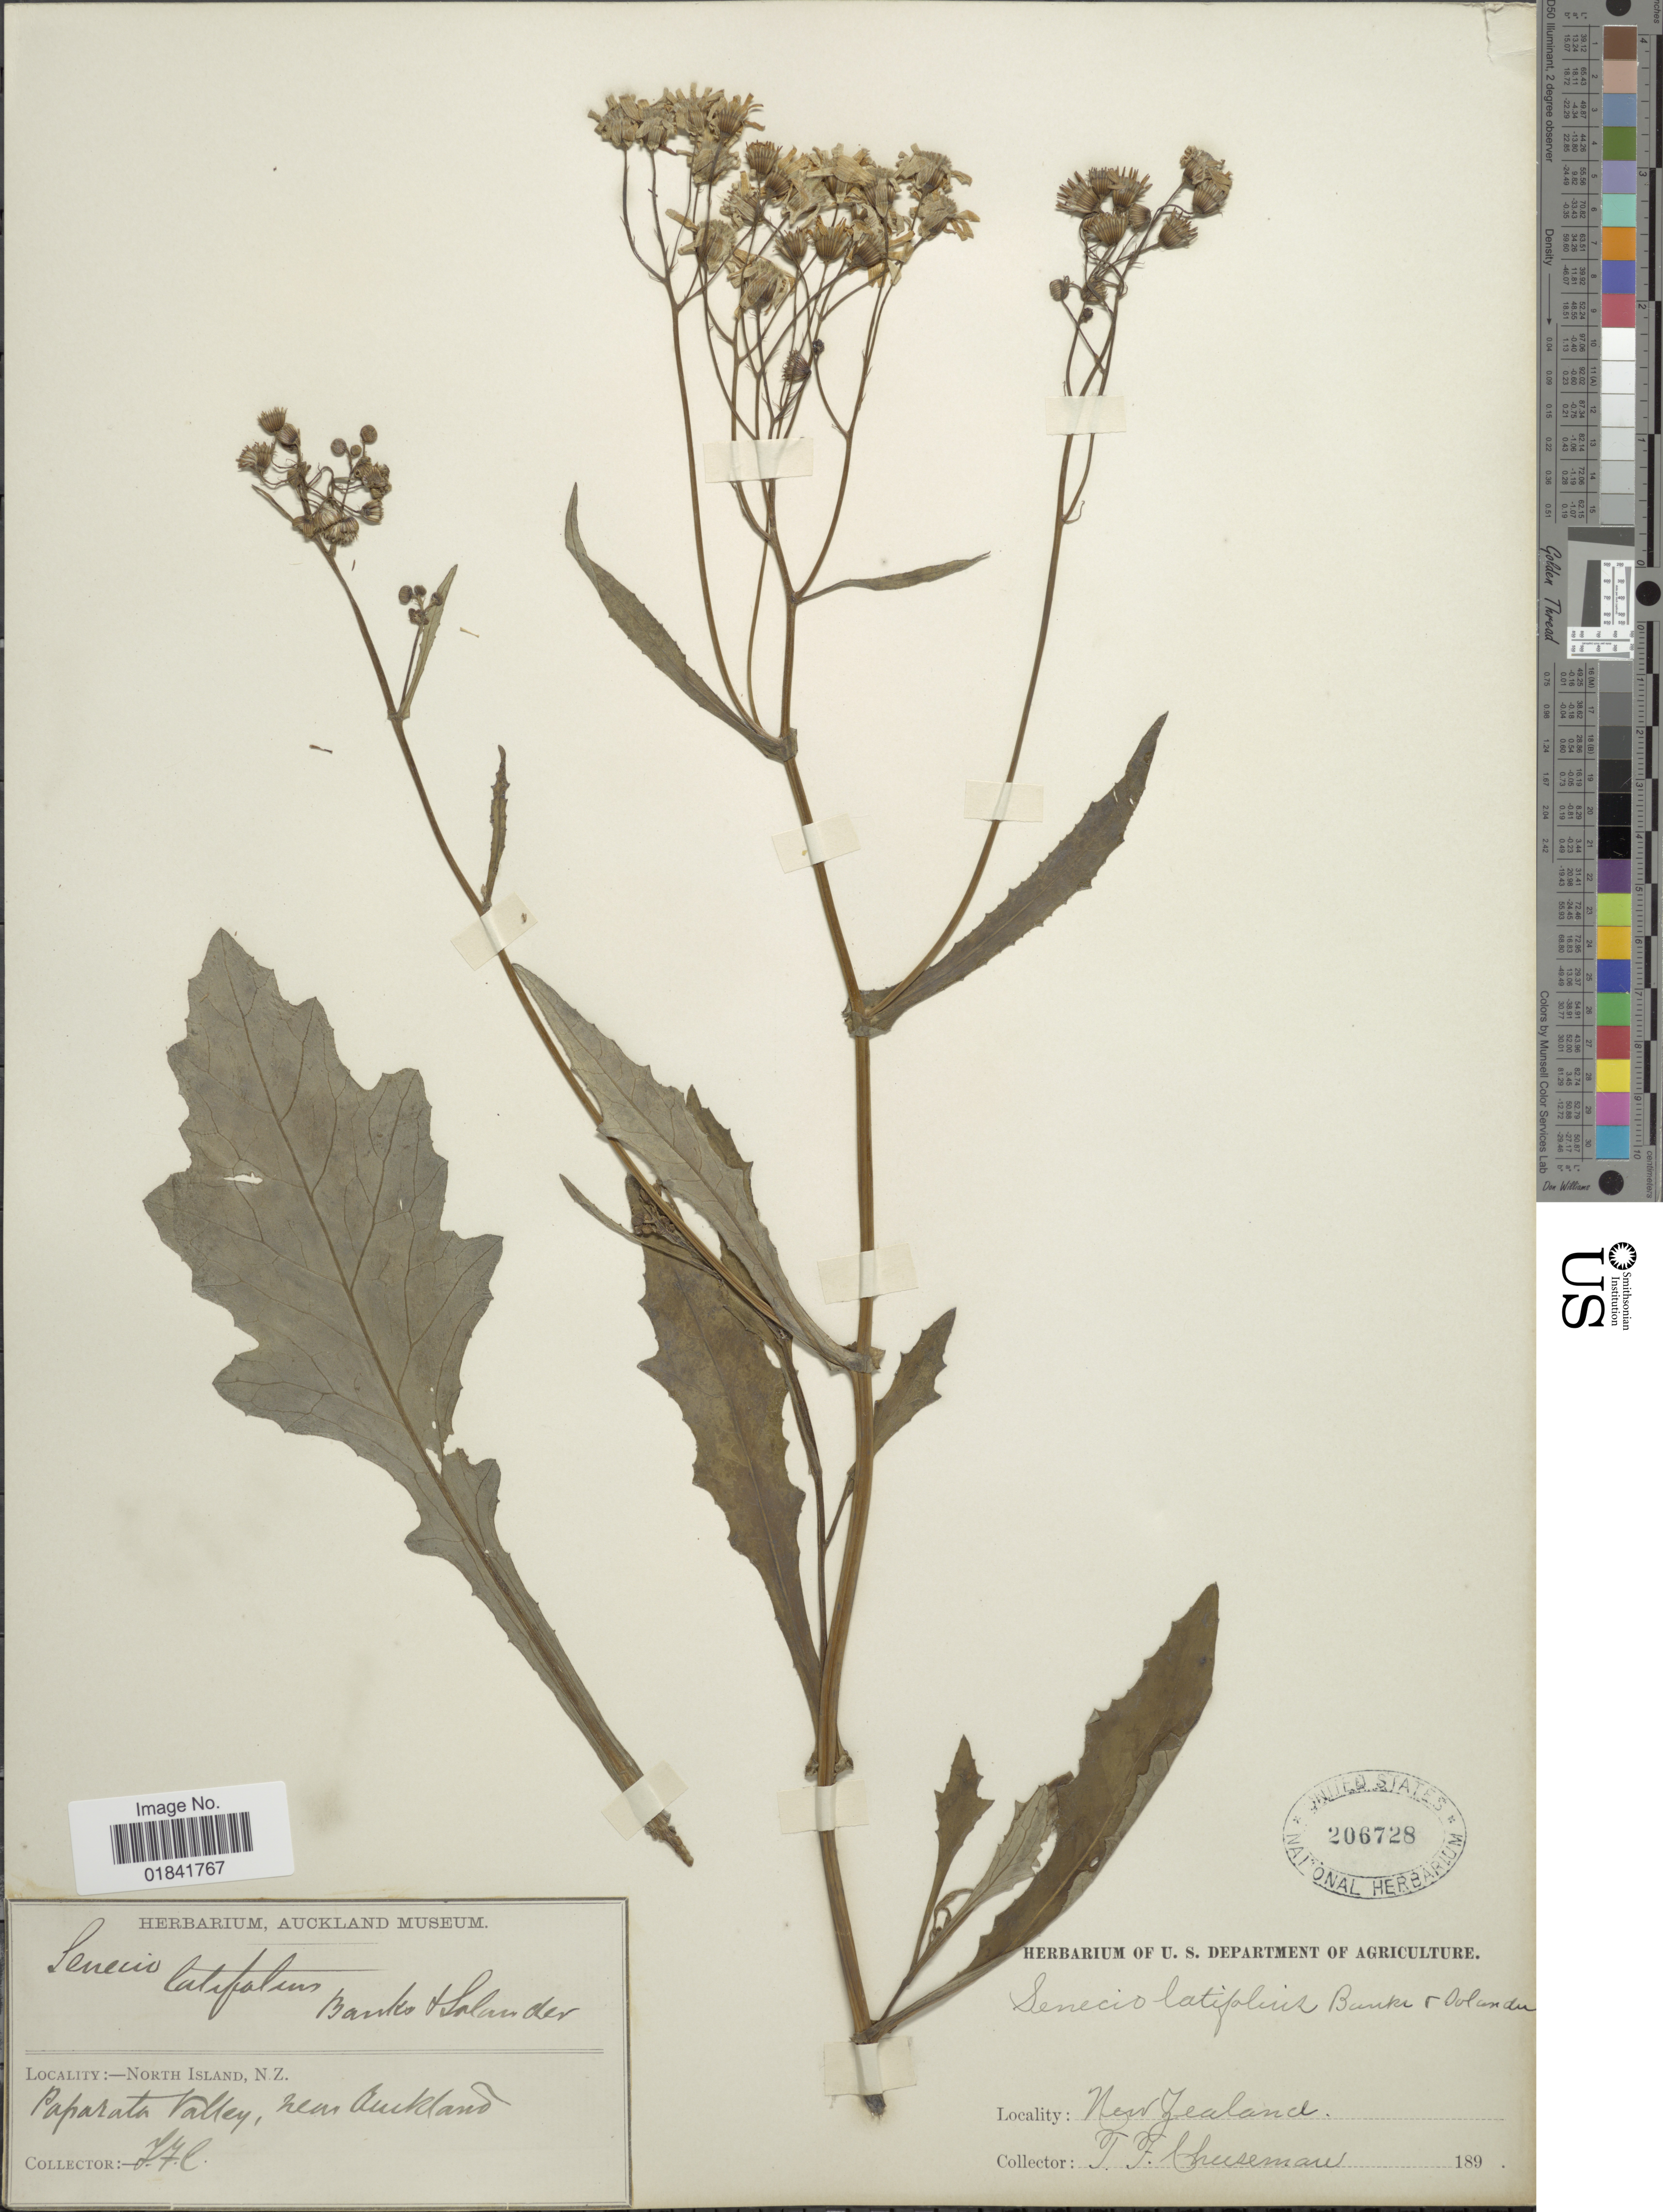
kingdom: Plantae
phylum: Tracheophyta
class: Magnoliopsida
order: Asterales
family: Asteraceae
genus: Senecio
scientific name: Senecio latifolius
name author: DC.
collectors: T. F. Cheeseman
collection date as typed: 189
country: New Zealand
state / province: Auckland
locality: North Island, N. Z., Paparata Valley, near Auckland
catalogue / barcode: US 206728